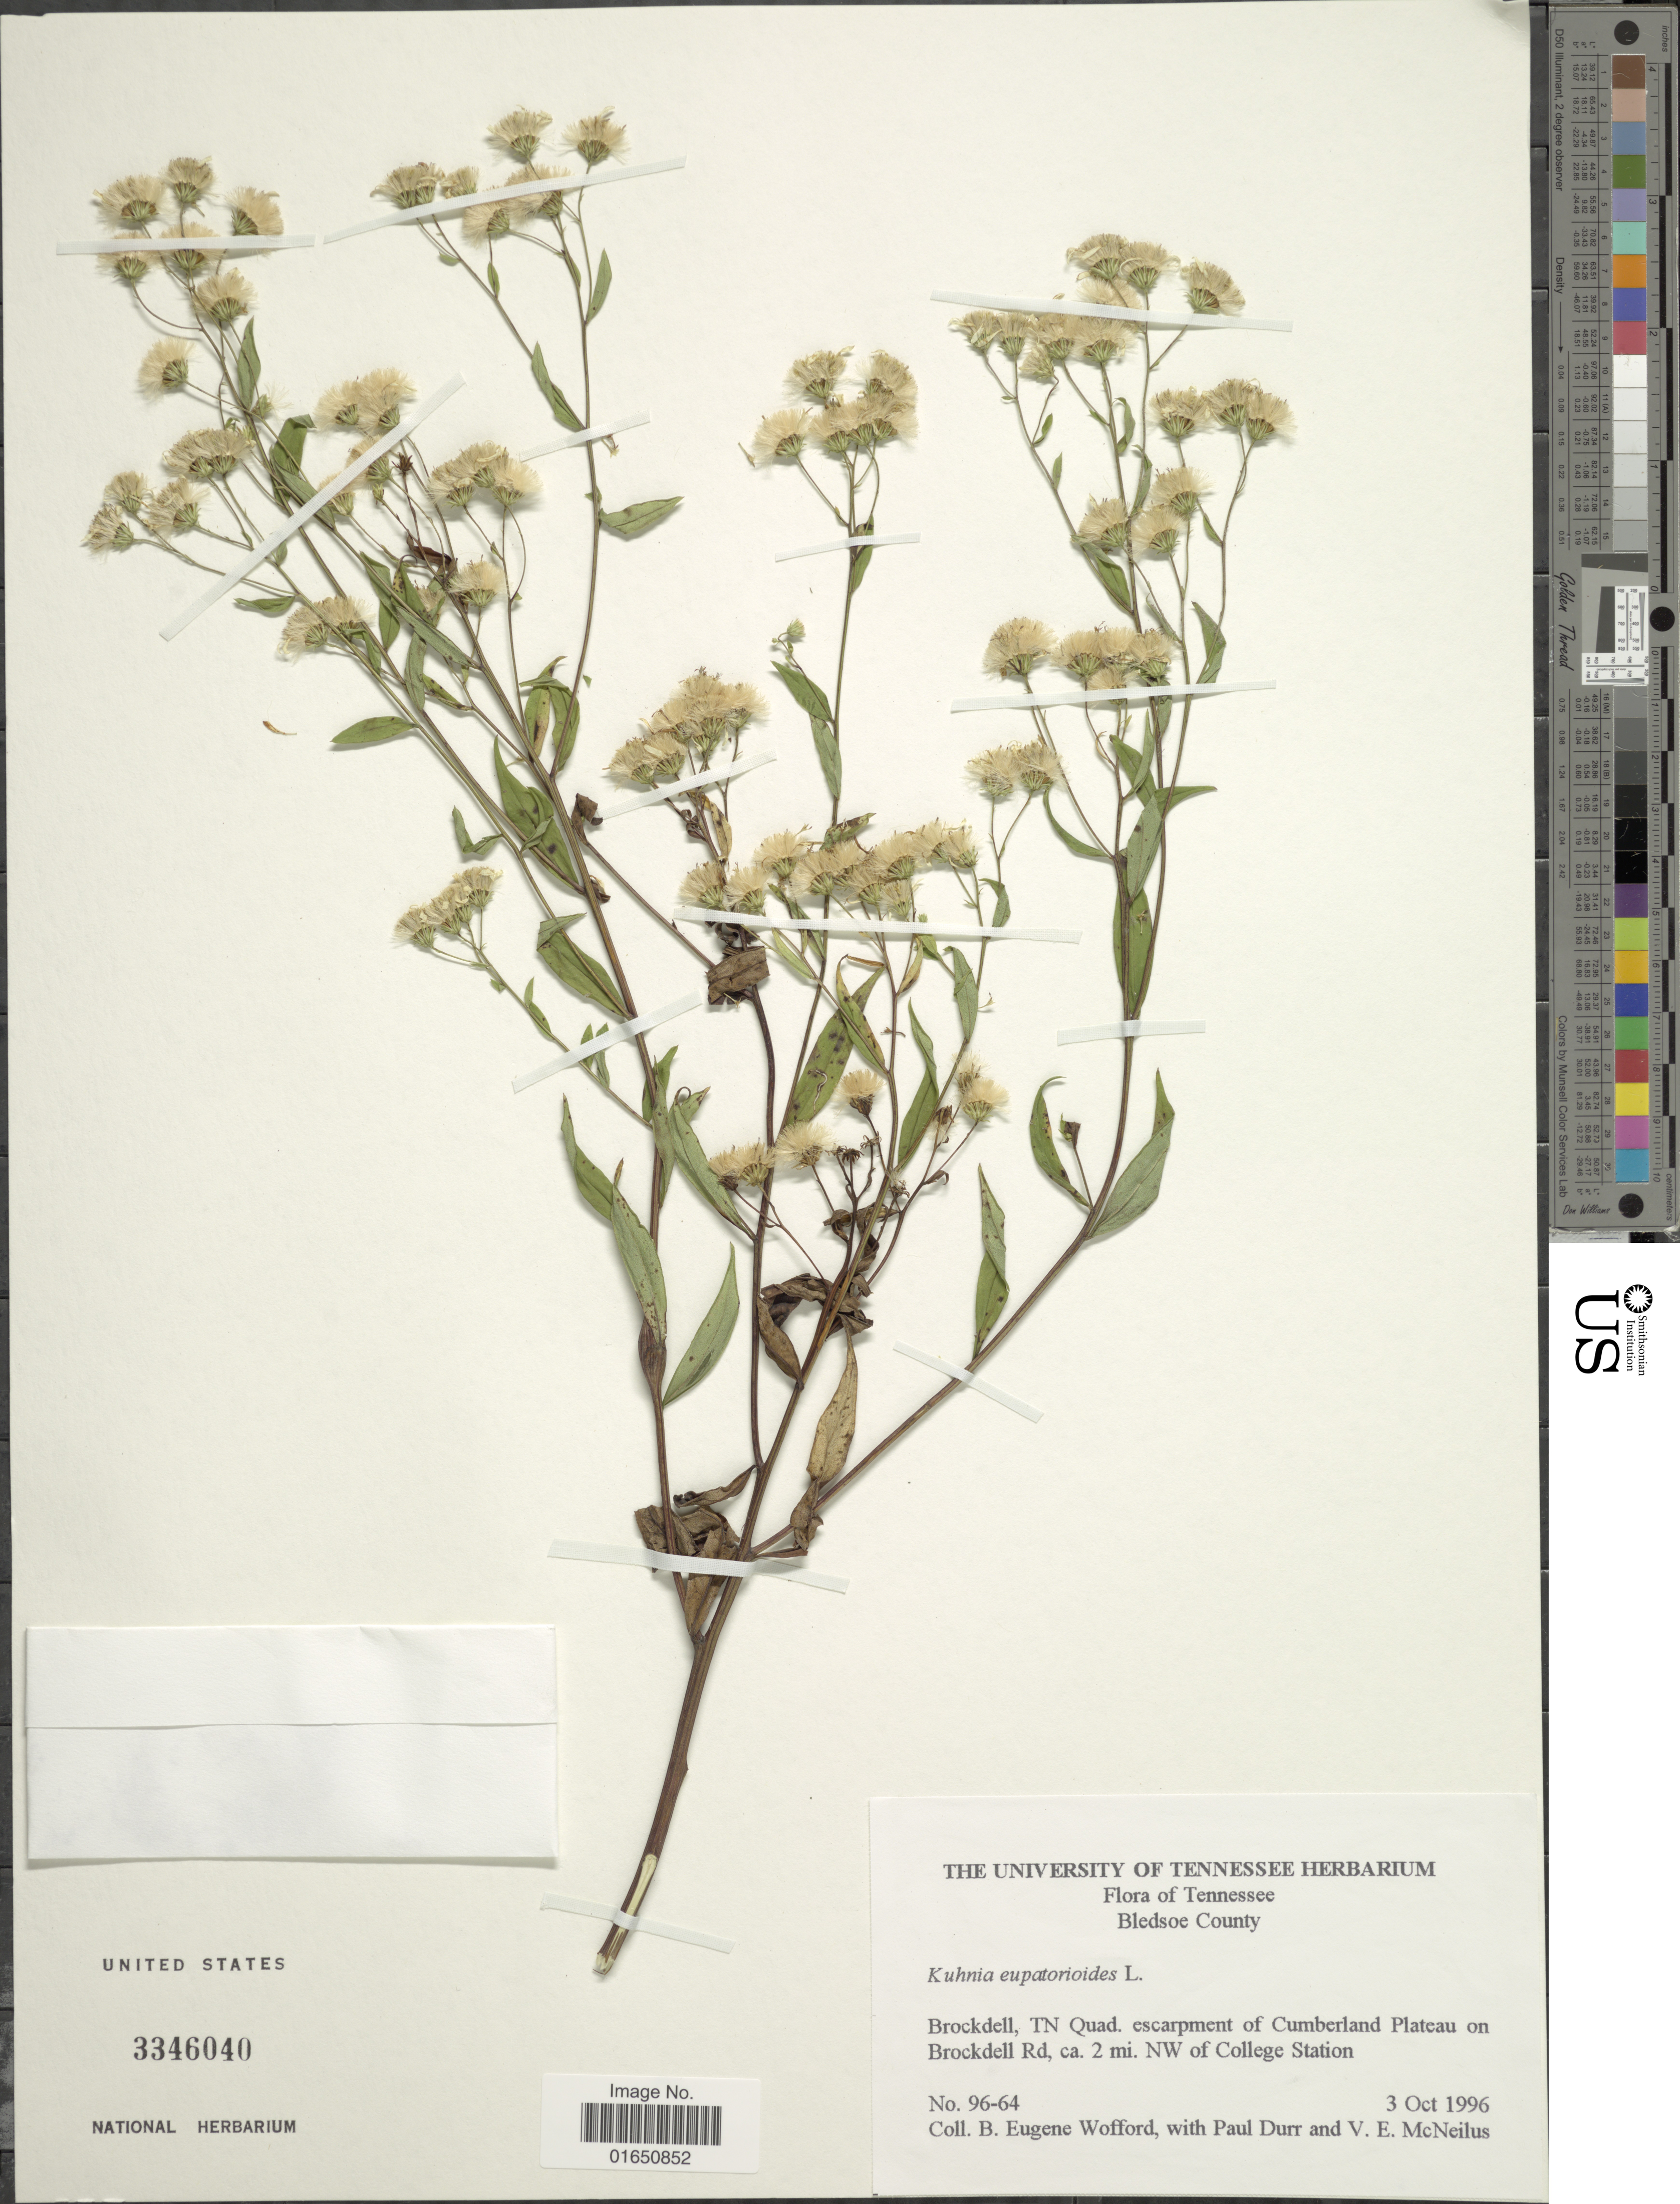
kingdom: Plantae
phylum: Tracheophyta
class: Magnoliopsida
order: Asterales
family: Asteraceae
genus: Brickellia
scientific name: Brickellia eupatorioides var. corymbulosa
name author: (Torr. & A. Gray) Shinners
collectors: B. Wofford, P. Durr & V. Mcneilus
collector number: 96-64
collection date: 1996-10-03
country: United States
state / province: Tennessee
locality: Bledsoe County, Brockdell, TN Quad, escarpment of Cumberland Plateau on Brockdell Rd, 2 mi. NW of College Station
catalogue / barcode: US 3346040